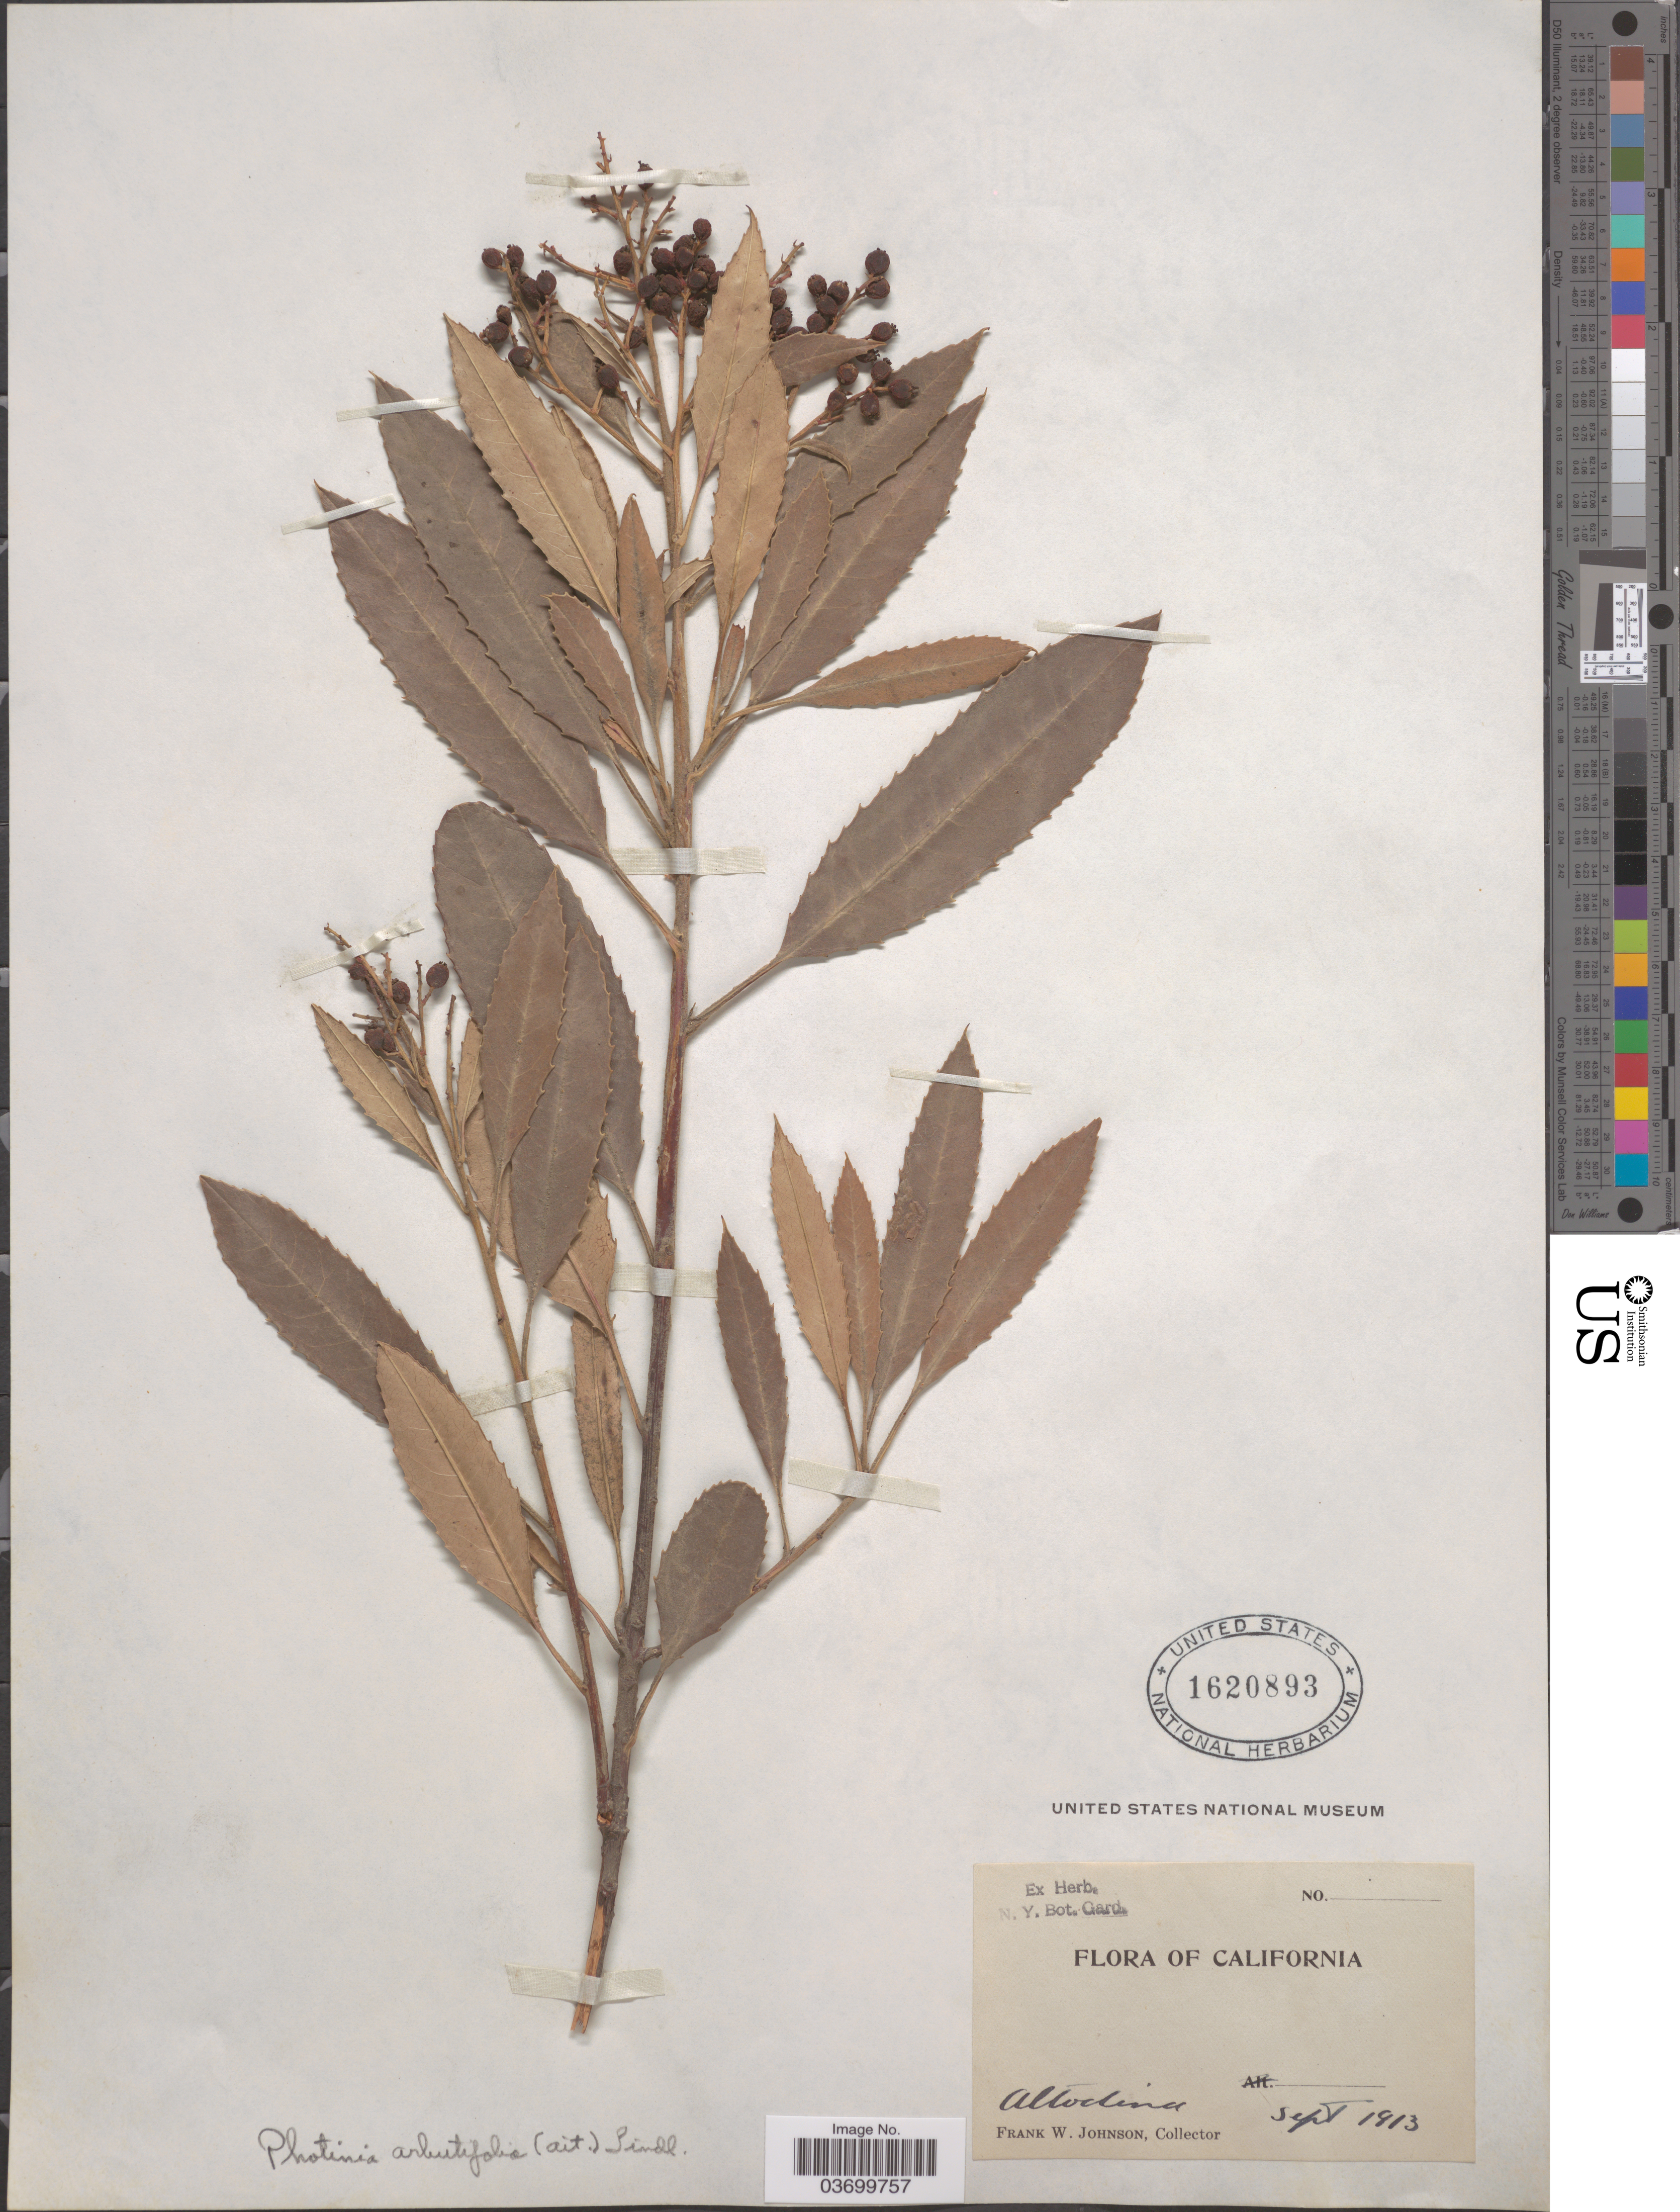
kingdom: Plantae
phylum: Tracheophyta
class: Magnoliopsida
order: Rosales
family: Rosaceae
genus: Heteromeles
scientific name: Heteromeles arbutifolia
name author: (Lindl.) Roemer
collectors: F. W. Johnson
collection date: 1913-09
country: United States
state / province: California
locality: Altodina.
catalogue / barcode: US 1620893